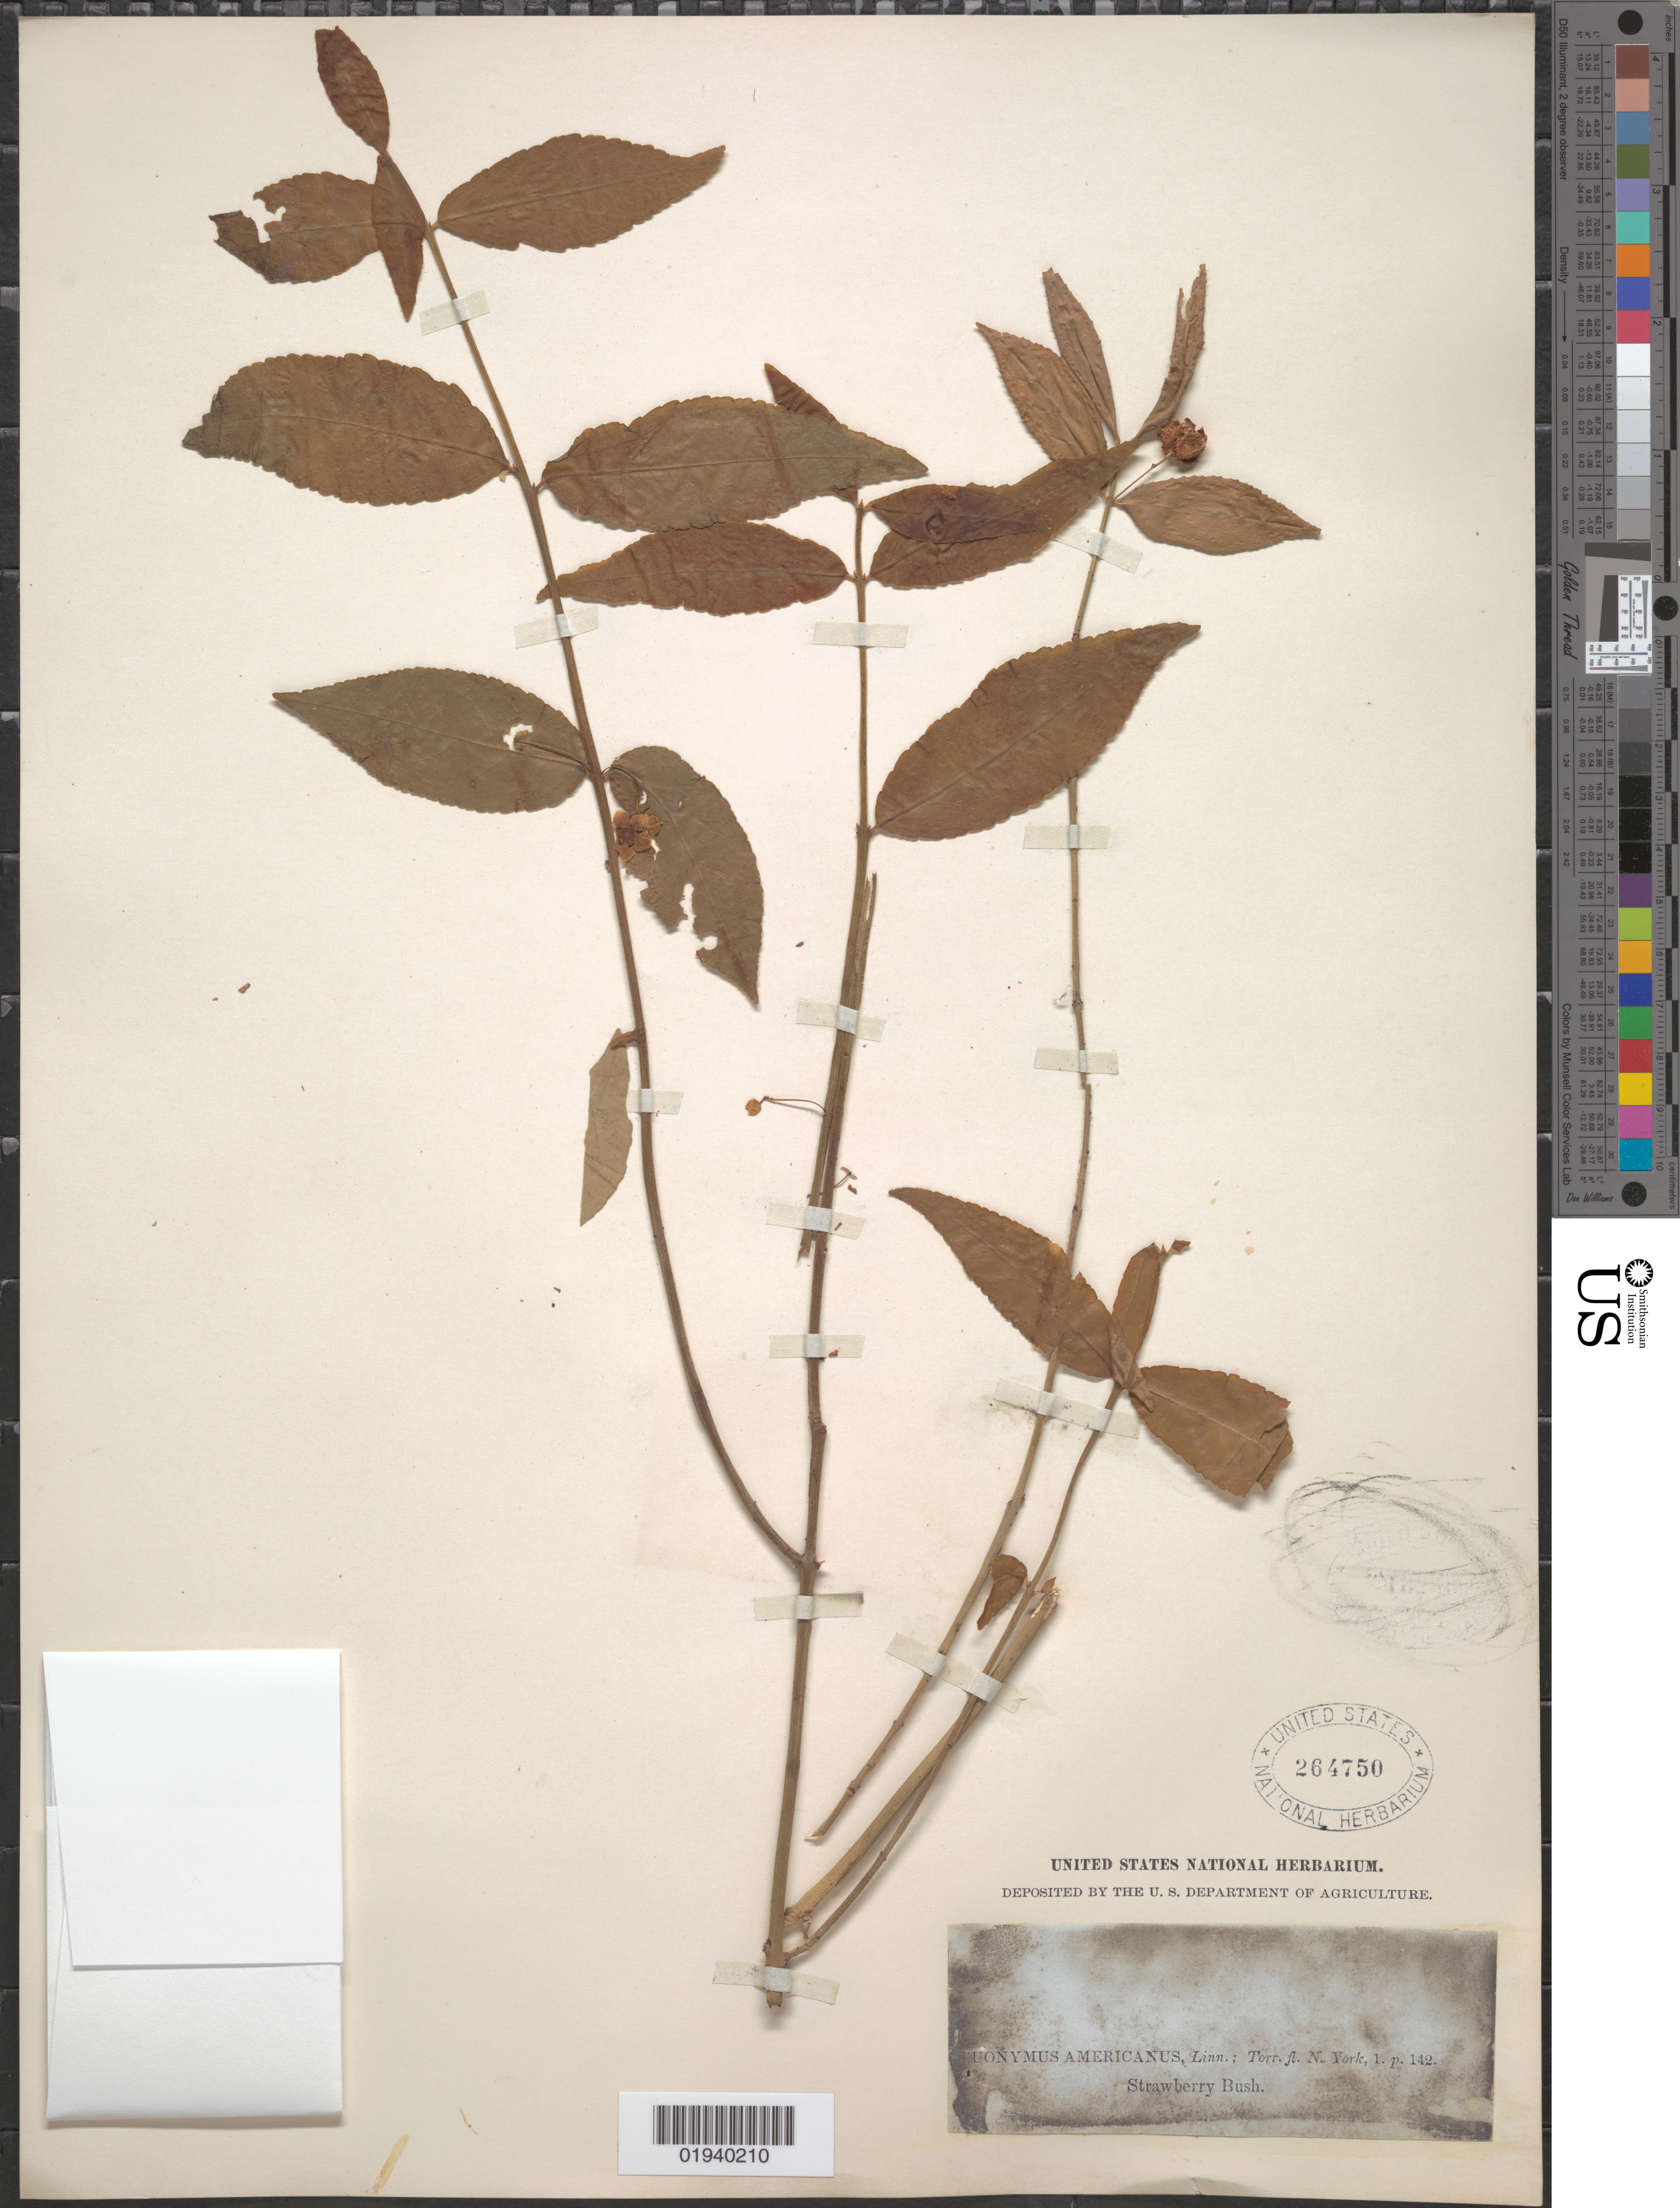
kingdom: Plantae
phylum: Tracheophyta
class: Magnoliopsida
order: Celastrales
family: Celastraceae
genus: Euonymus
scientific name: Euonymus americanus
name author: L.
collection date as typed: June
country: United States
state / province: New York (?)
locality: Closte [?]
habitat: Low woods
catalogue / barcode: US 264750